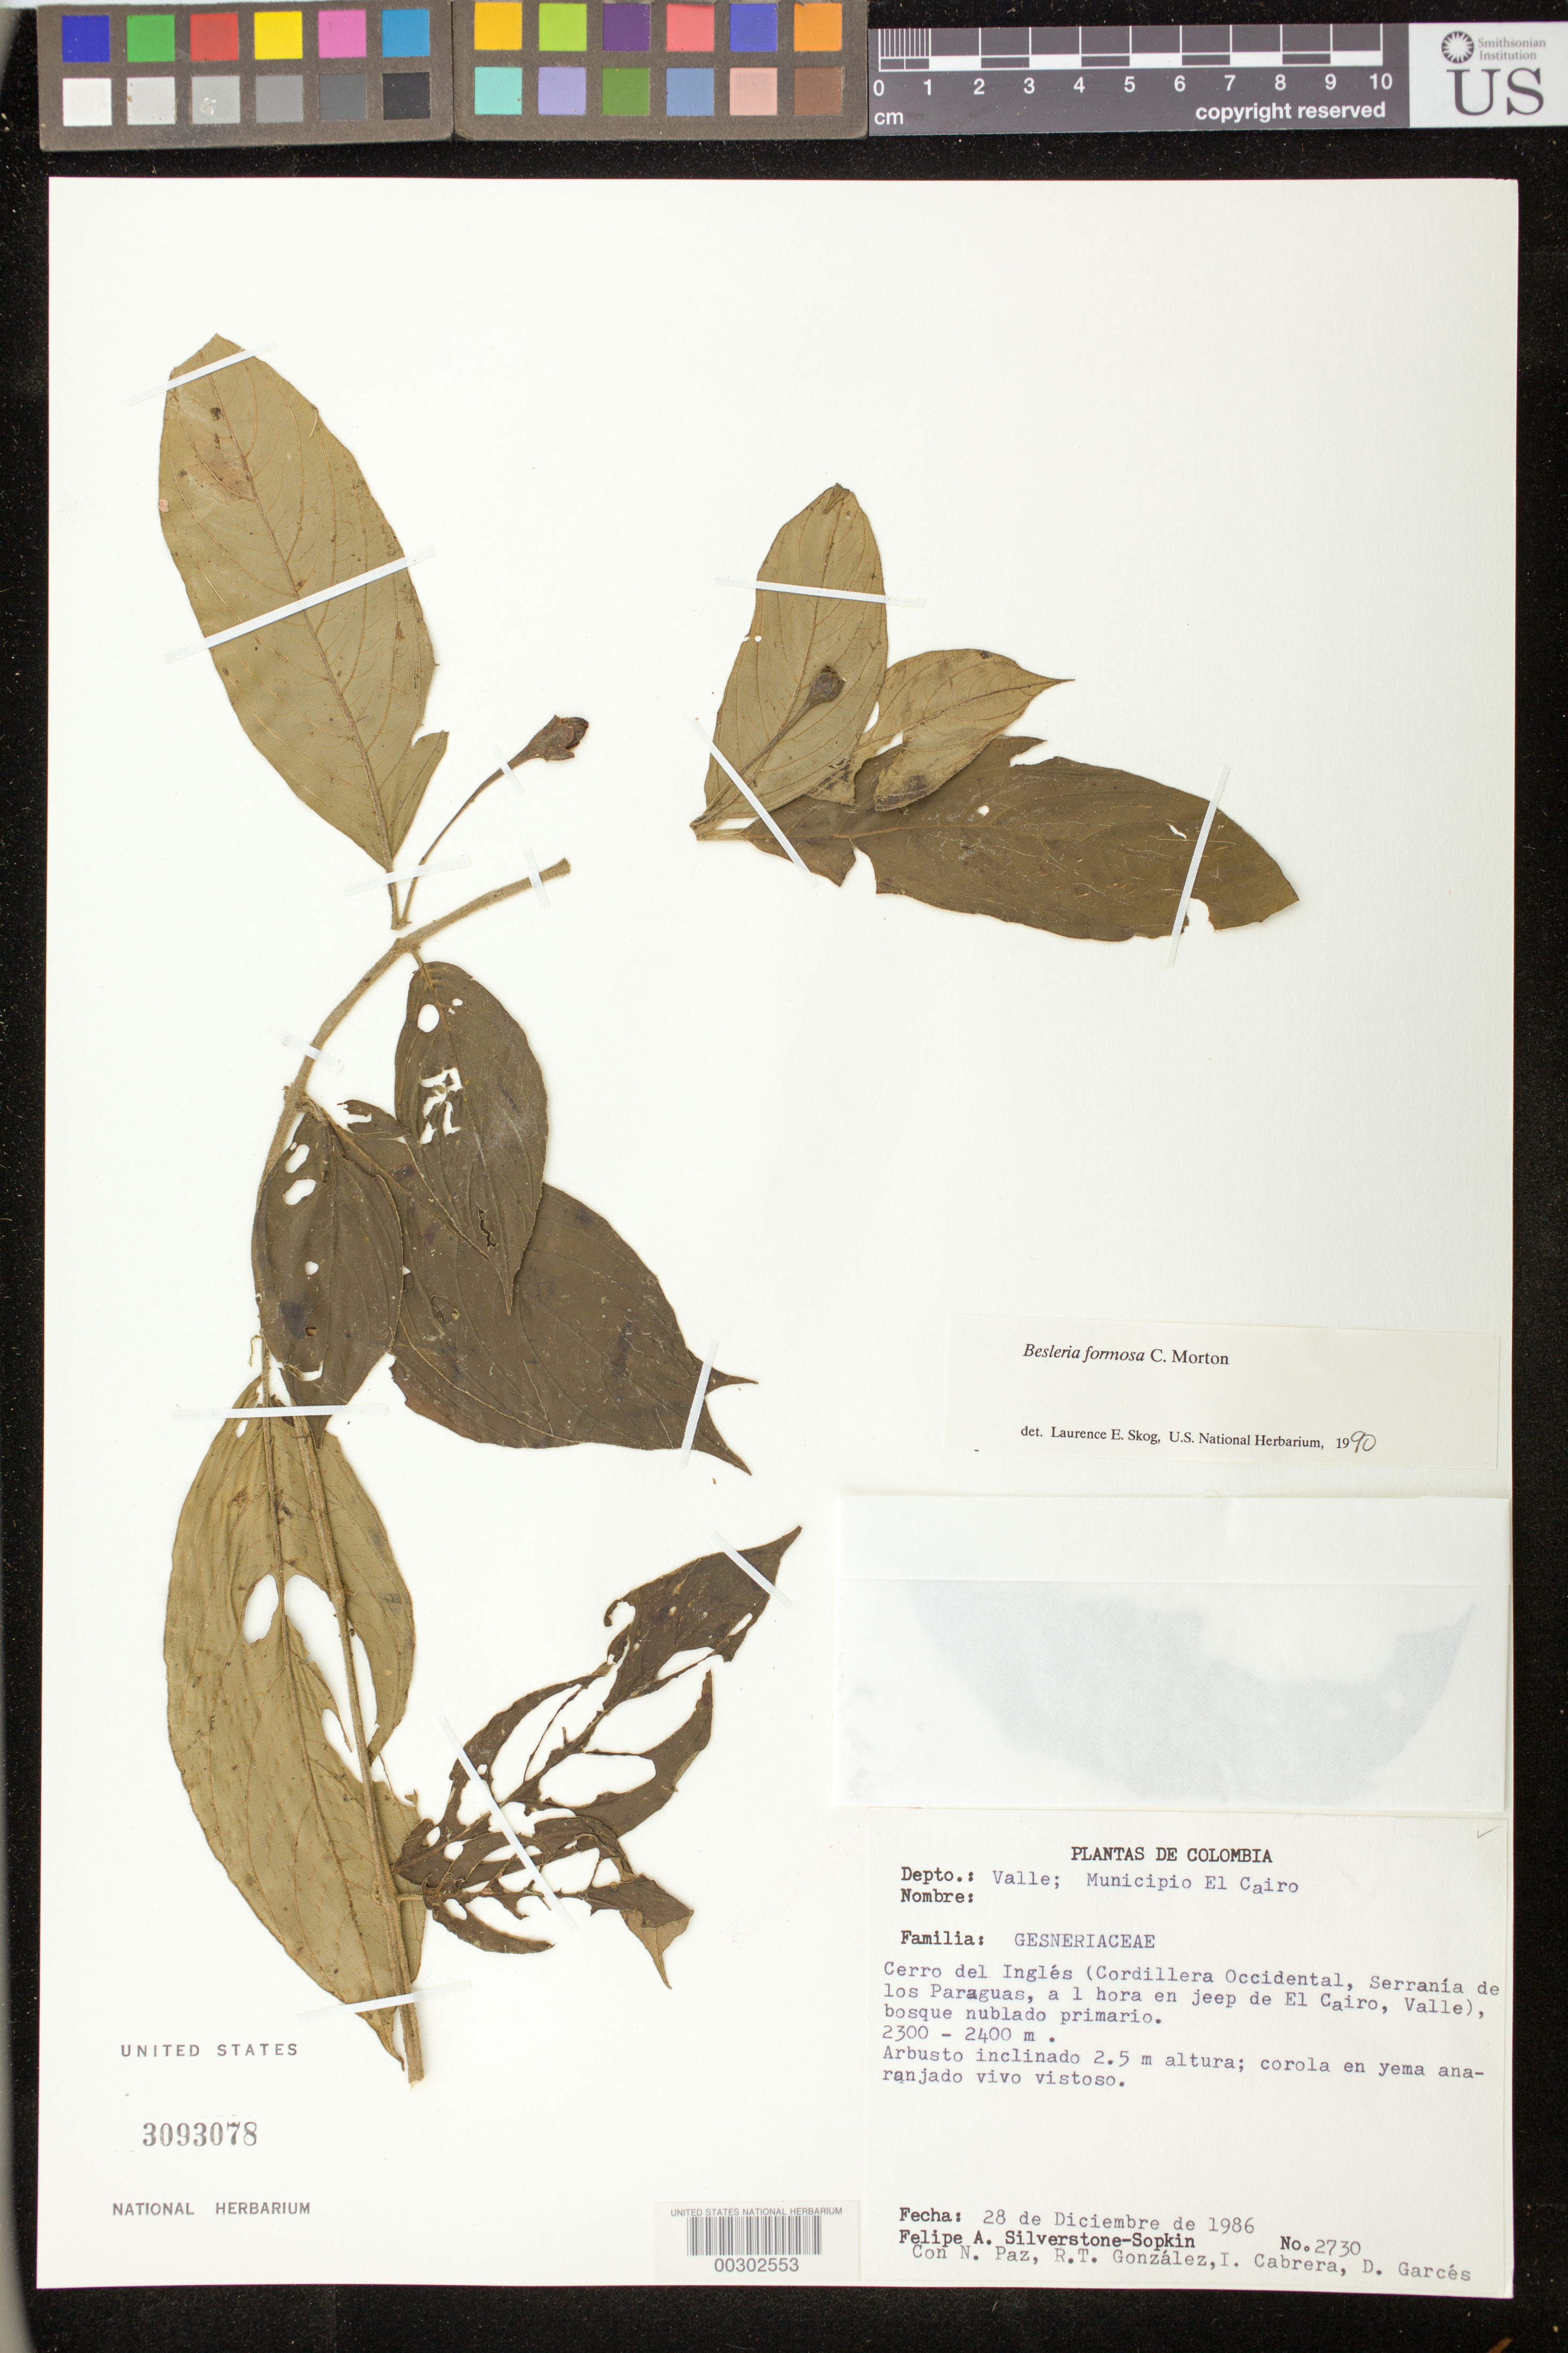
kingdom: Plantae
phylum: Tracheophyta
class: Magnoliopsida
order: Lamiales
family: Gesneriaceae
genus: Besleria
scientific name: Besleria amabilis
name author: C.V. Morton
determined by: Skog, Laurence E.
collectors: P. A. Silverstone-Sopkin, N. Paz, R. Gonzalez, I. Cabrera & D. Garces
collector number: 2730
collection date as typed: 28 Dec 1986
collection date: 1986-12-28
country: Colombia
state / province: Valle del Cauca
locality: Mun. of El Cairo, Cerro del Ingles (Cordillera Occidental, Serrania de los Paraguas, 1 hour by jeep from El Cairo)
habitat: Primary cloud forest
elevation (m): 2300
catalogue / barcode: US 3093078